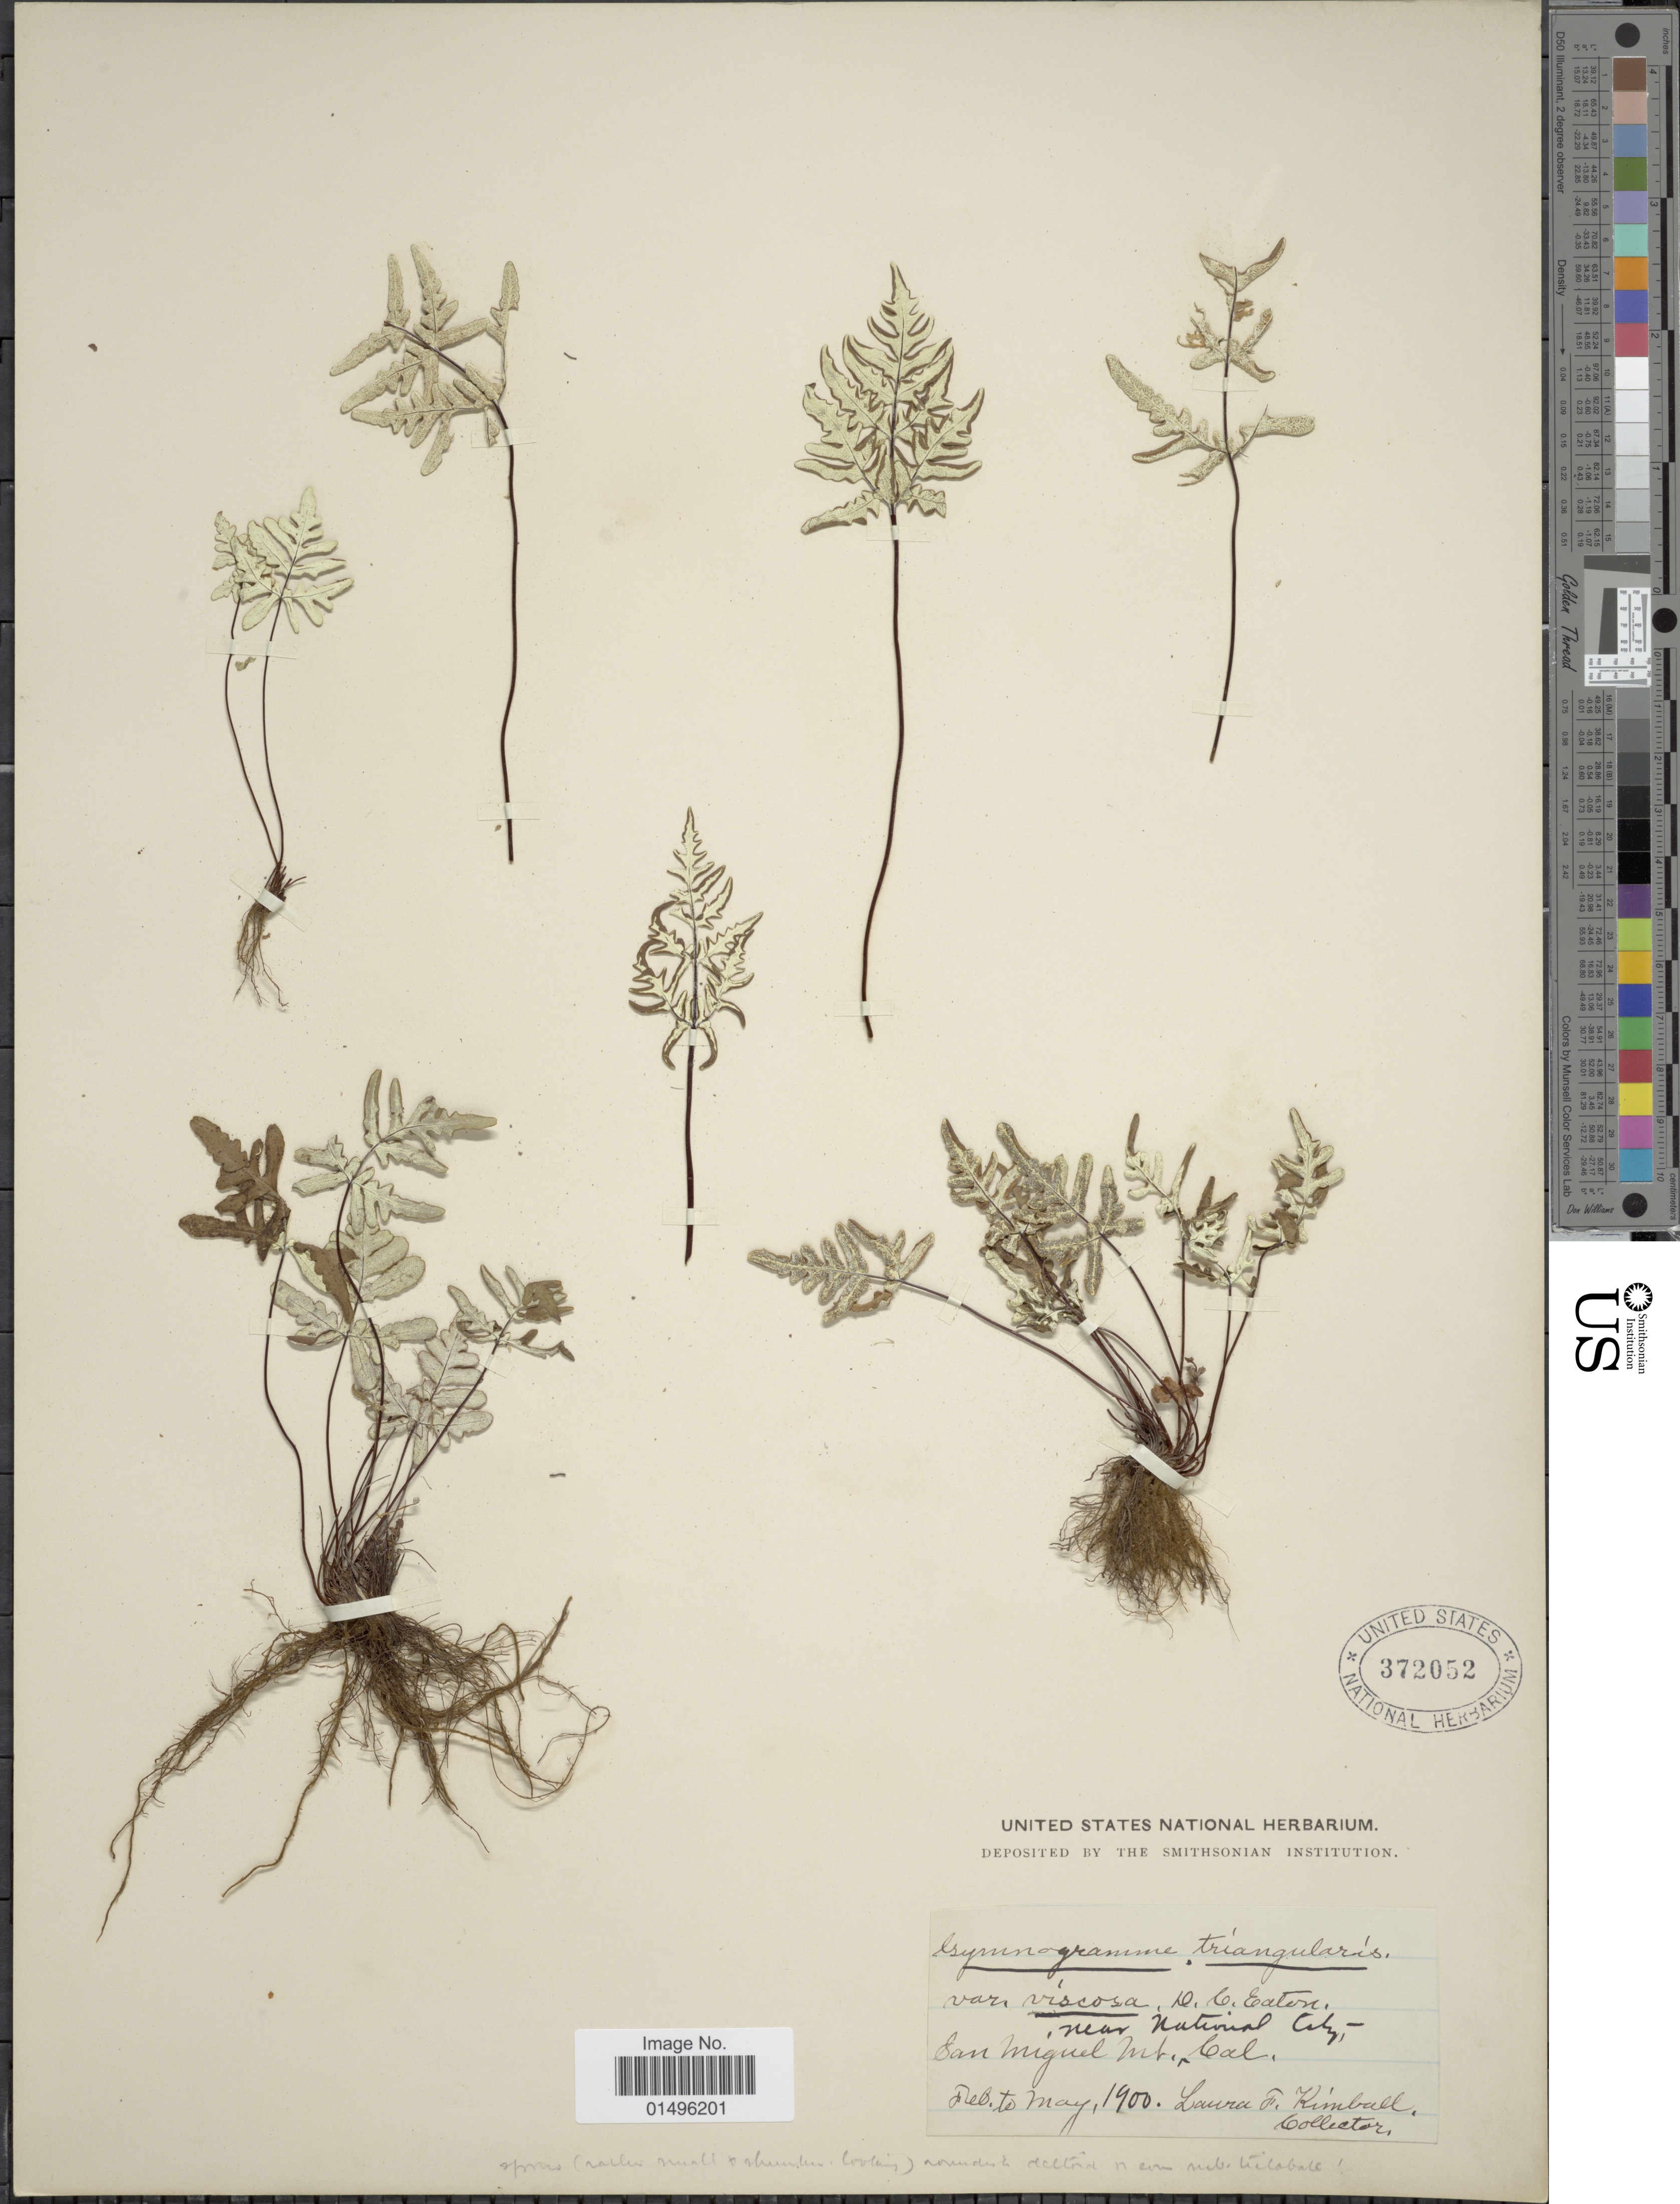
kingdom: Plantae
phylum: Tracheophyta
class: Polypodiopsida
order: Polypodiales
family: Pteridaceae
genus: Pentagramma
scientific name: Pentagramma viscosa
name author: (Nutt. ex D.C. Eaton) Schuettp. & Windham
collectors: L. Kimball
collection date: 1900-02/1900-05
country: United States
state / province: California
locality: California, Near National City, San Miguel.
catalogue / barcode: US 372052